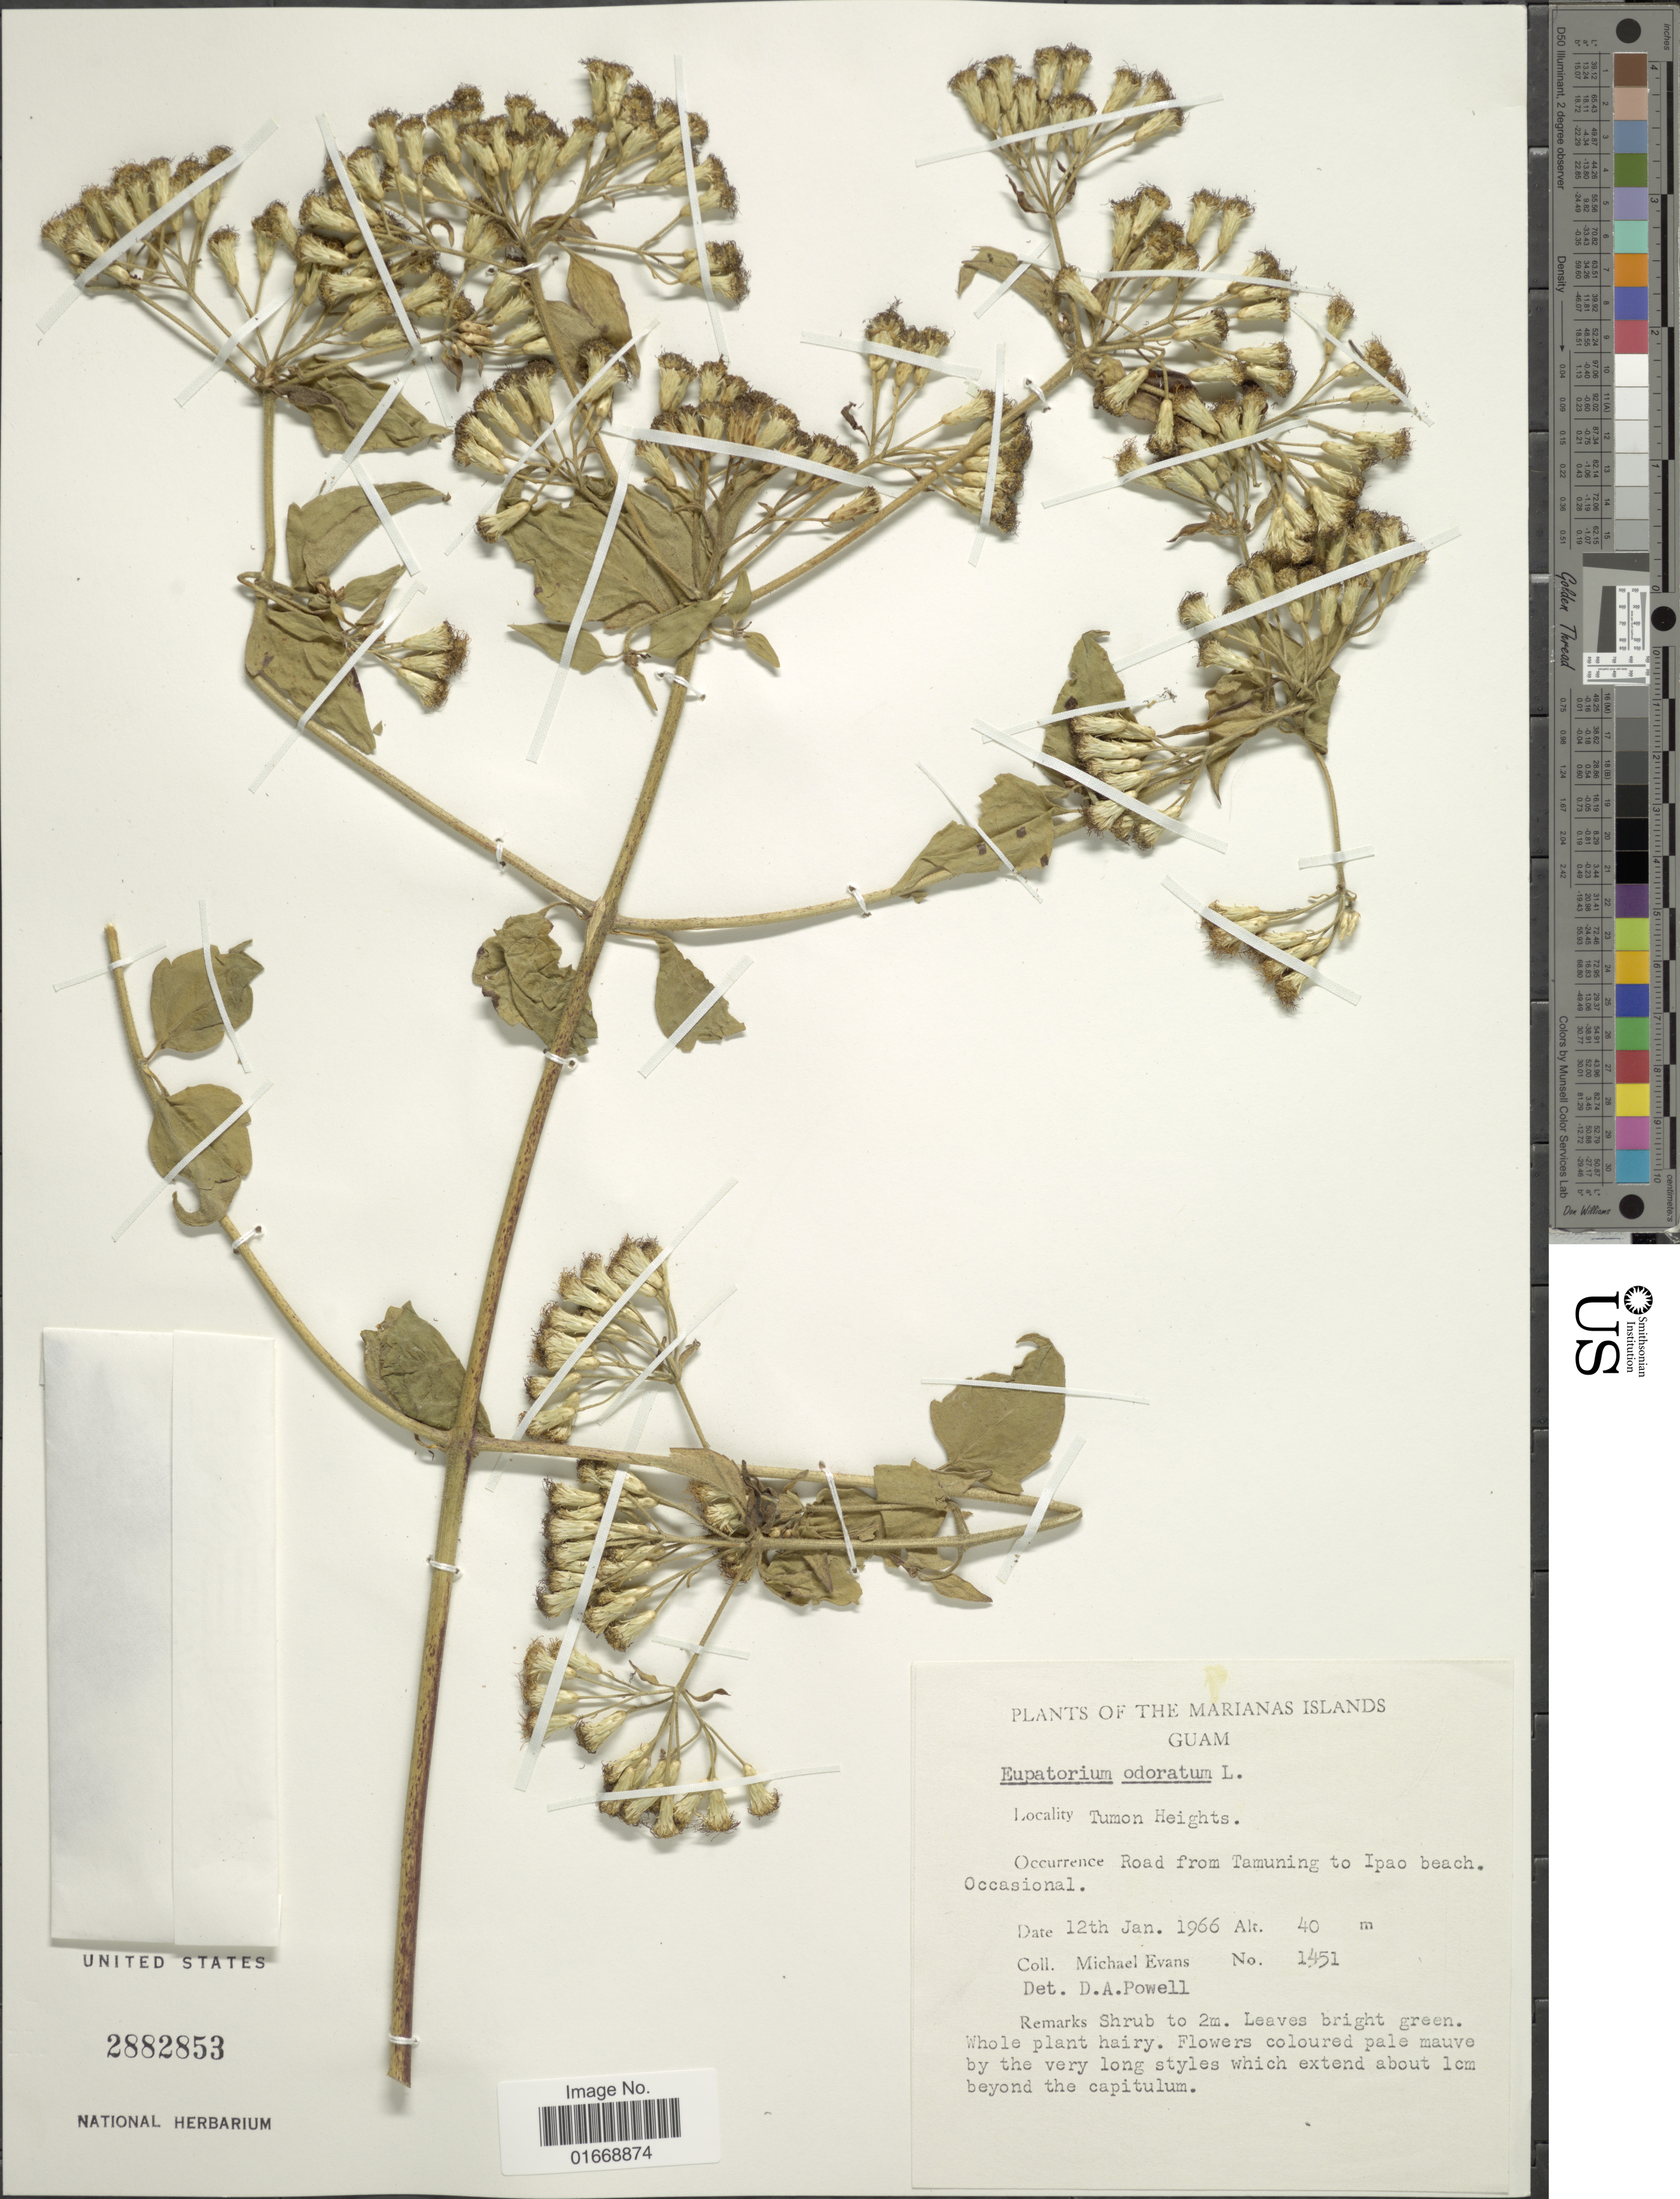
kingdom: Plantae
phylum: Tracheophyta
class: Magnoliopsida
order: Asterales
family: Asteraceae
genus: Chromolaena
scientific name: Chromolaena odorata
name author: (L.) R.M. King & H. Rob.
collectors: M. Evans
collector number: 1451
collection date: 1966-01-12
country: Guam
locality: Marianas Islands, Guam, Tumon Heights, road from Tamuning to Ipao beach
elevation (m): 40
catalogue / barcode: US 2882853